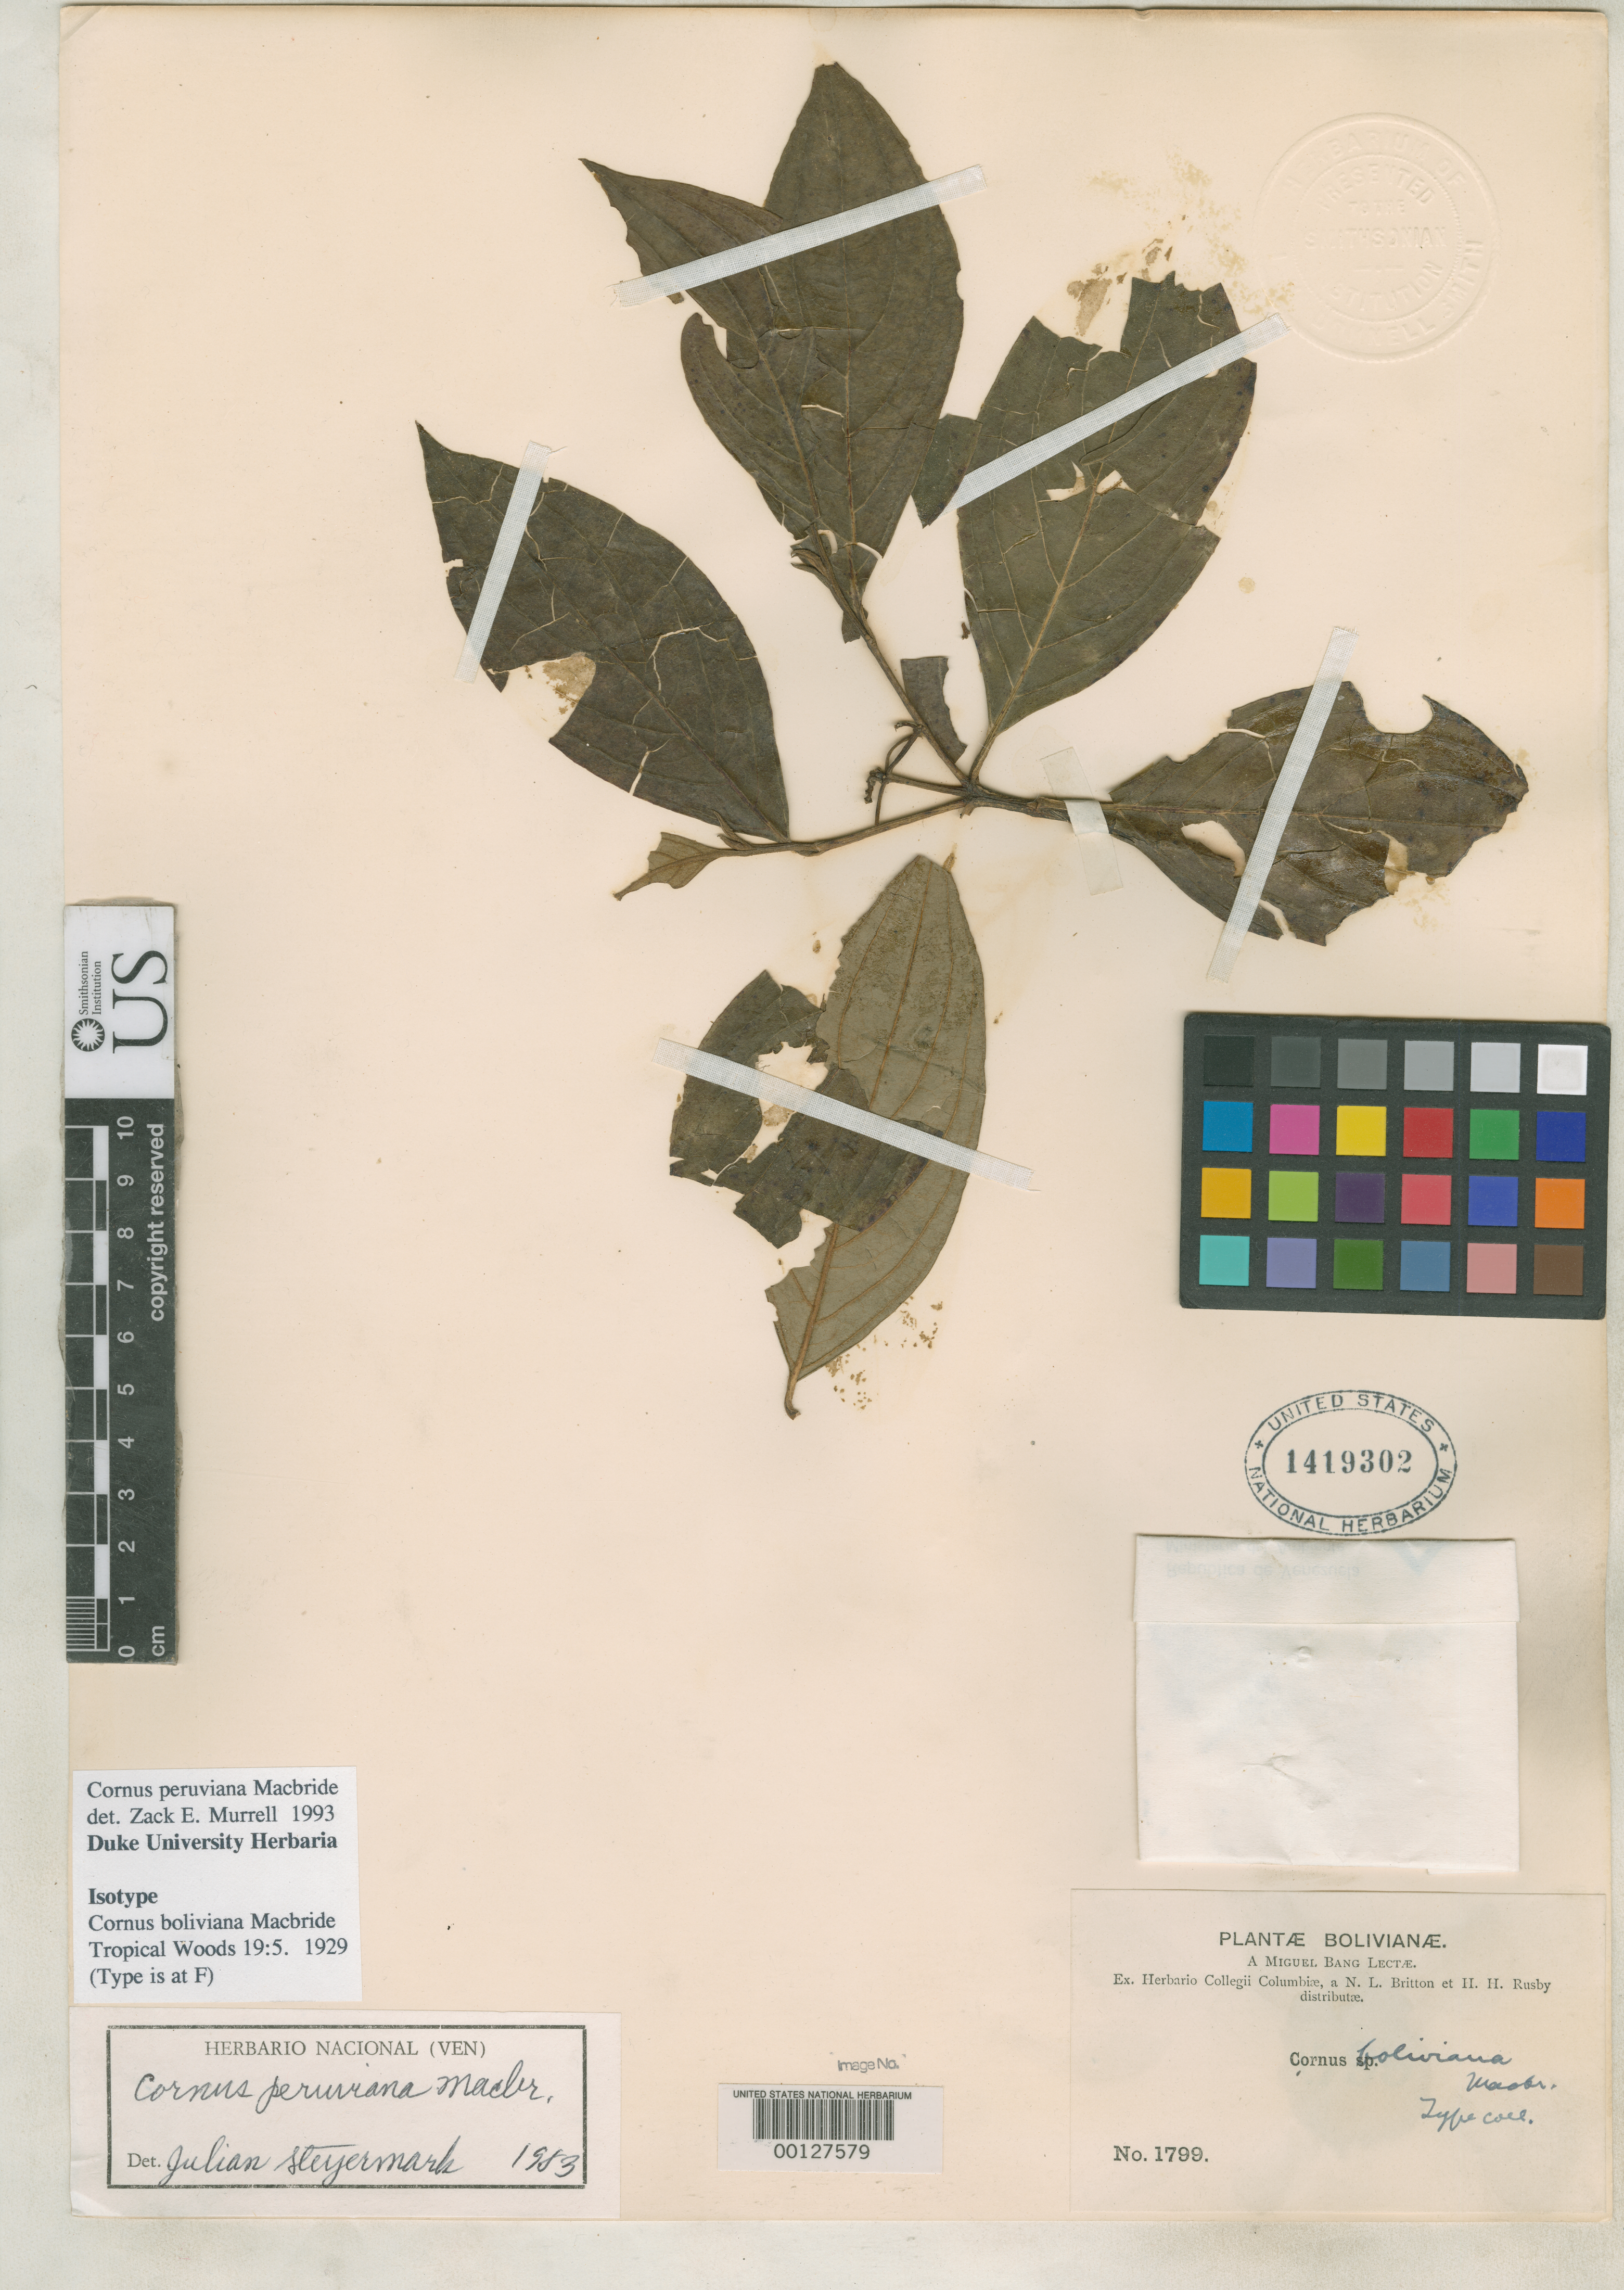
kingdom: Plantae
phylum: Tracheophyta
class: Magnoliopsida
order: Cornales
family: Cornaceae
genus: Cornus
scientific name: Cornus boliviana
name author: J.F. Macbr.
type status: Isotype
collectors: M. Bang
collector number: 1799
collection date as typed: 16 Apr 1923 to 26 Apr 1923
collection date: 1923-04-16/1923-04-26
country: Bolivia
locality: Cani. Huanuco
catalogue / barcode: US 1419302